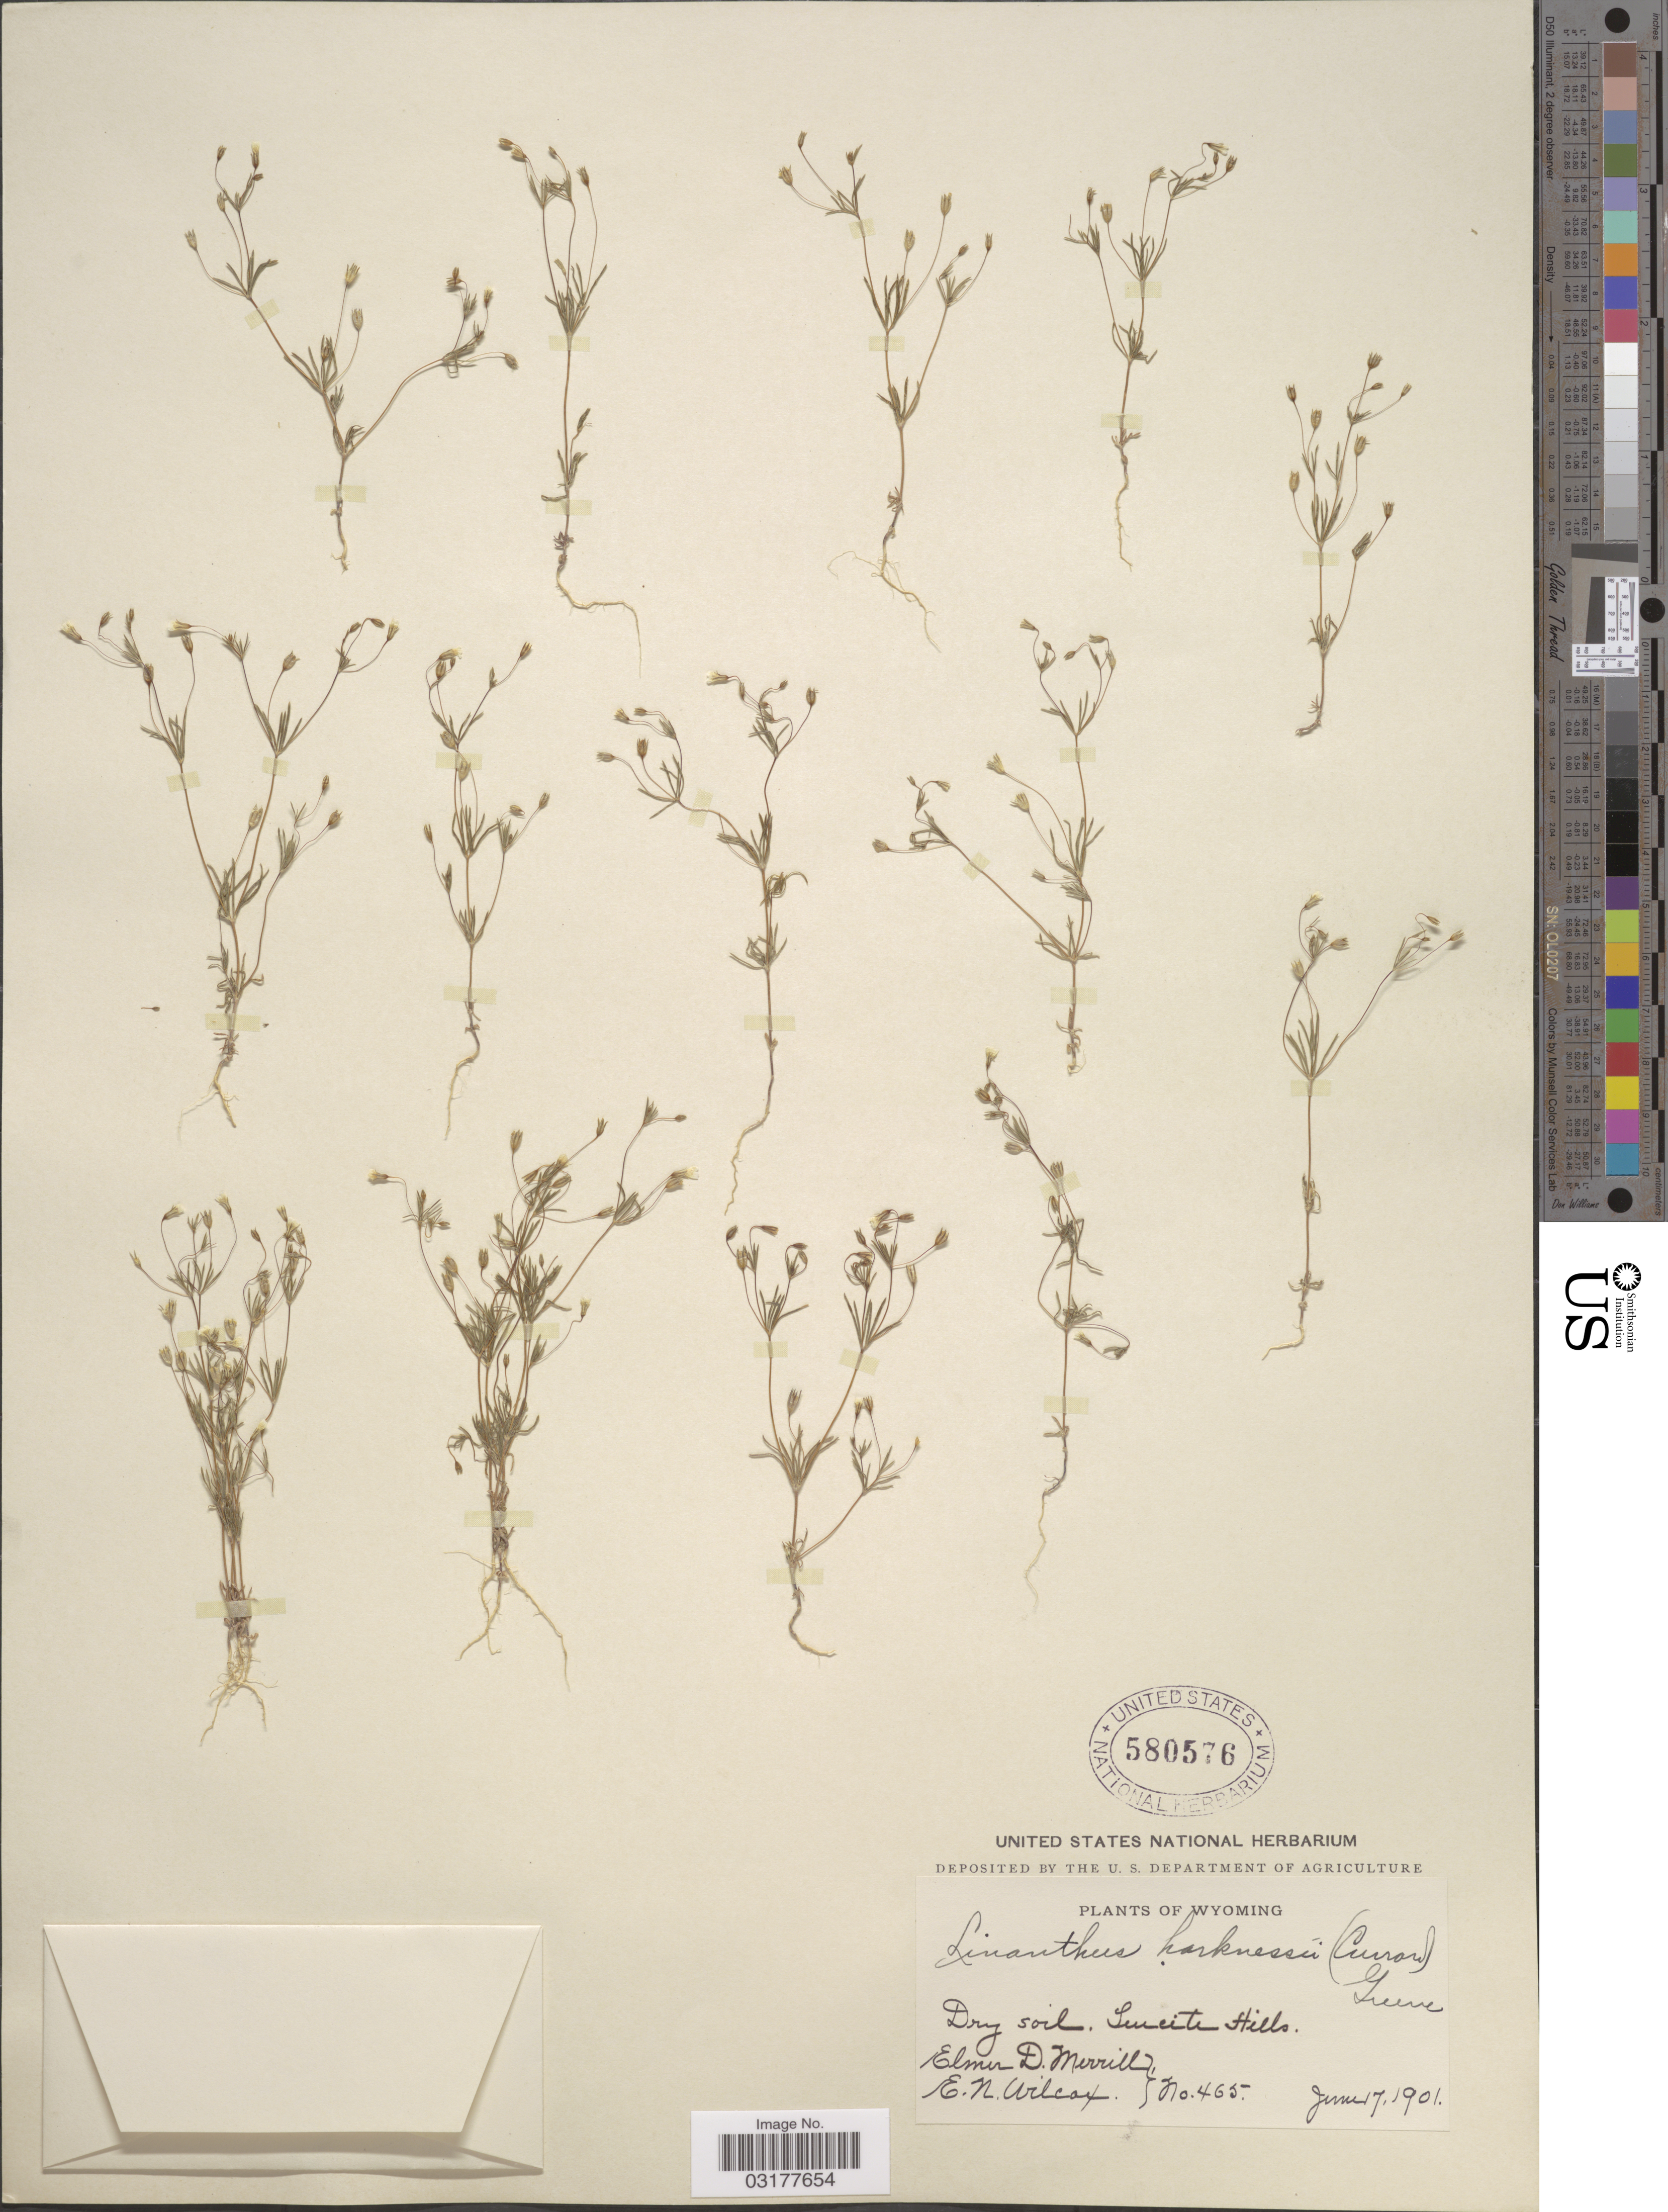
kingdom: Plantae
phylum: Tracheophyta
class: Magnoliopsida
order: Ericales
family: Polemoniaceae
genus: Leptosiphon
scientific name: Leptosiphon septentrionalis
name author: (H. Mason) J.M. Porter & L.A. Johnson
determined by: Strong, Mark T., (BOT), Smithsonian Institution - National Museum of Natural History (UNITED STATES)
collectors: E. D. Merrill & E. Wilcox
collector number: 465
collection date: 1901-06-17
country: United States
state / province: Wyoming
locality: Leucite Hills.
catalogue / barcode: US 580576